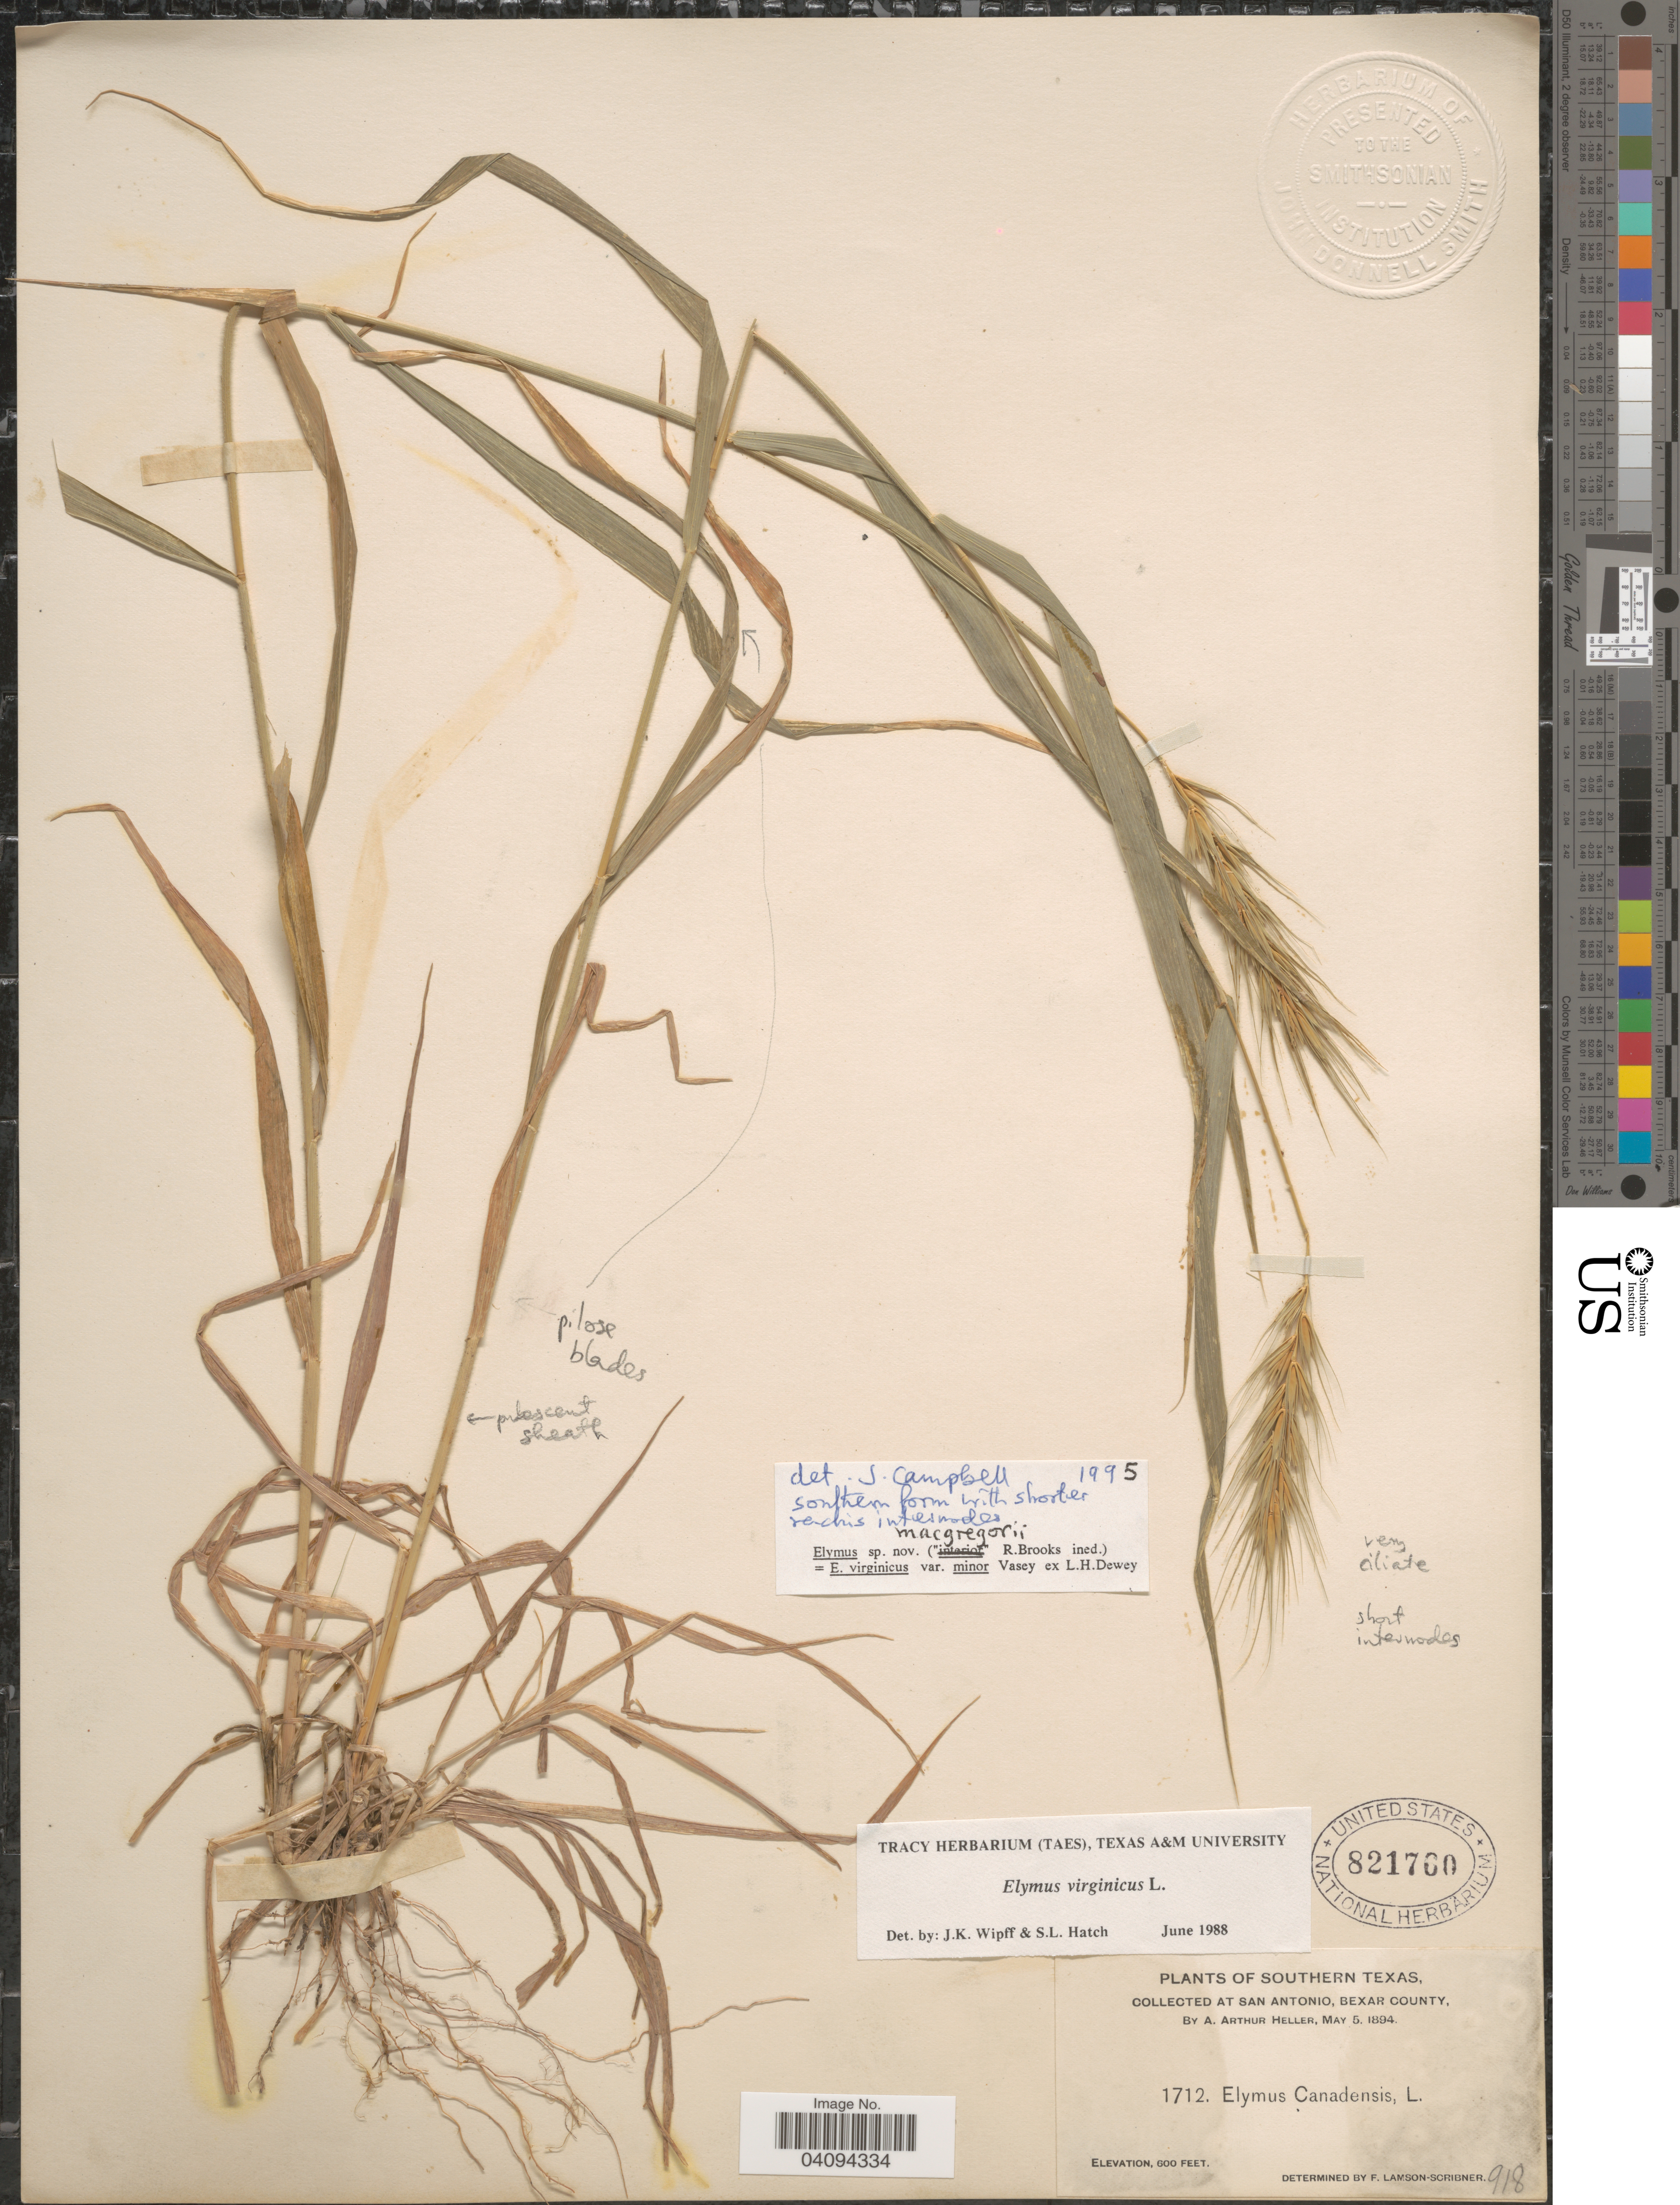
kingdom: Plantae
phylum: Tracheophyta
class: Liliopsida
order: Poales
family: Poaceae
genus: Elymus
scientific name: Elymus macgregorii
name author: R.E. Brooks & J.J.N. Campb.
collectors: A. A. Heller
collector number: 1712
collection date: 1894-05-05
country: United States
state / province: Texas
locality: Southern Texas. At San Antonio, Bexar County.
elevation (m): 183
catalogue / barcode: US 821760